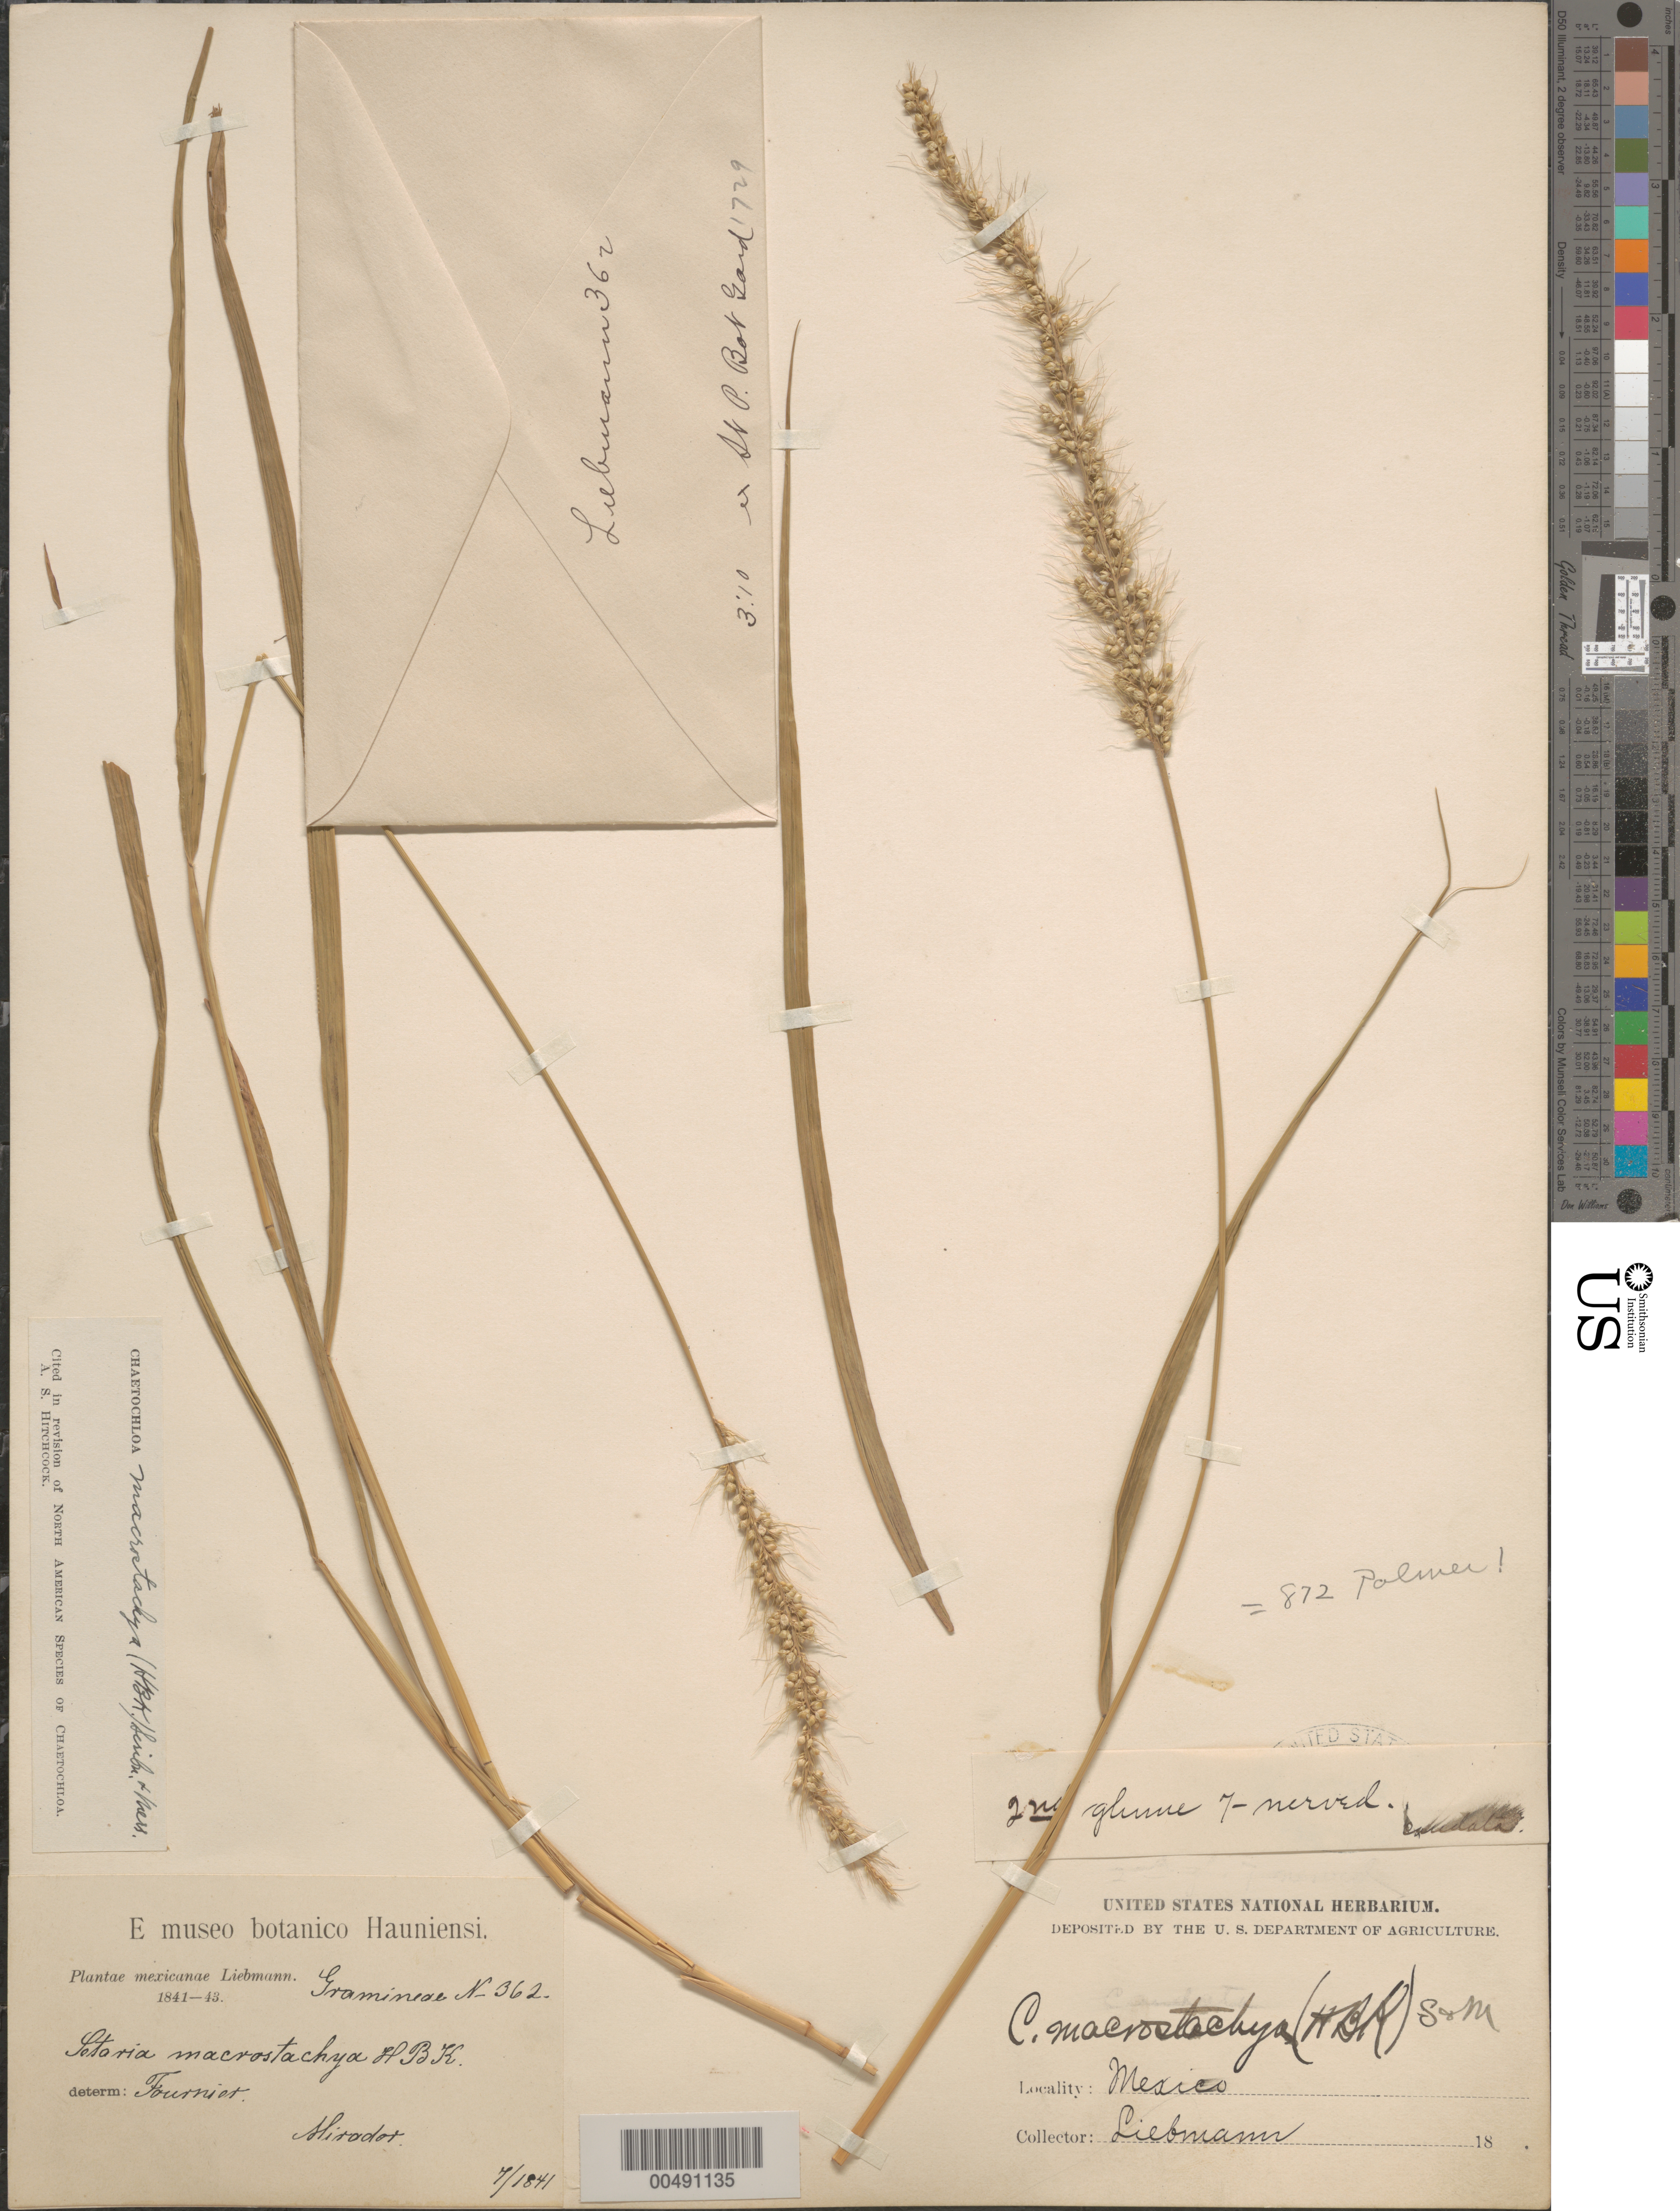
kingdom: Plantae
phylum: Tracheophyta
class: Liliopsida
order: Poales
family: Poaceae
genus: Setaria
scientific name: Setaria macrostachya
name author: Kunth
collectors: F. M. Liebmann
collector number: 362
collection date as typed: Jul 1841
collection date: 1841-07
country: Mexico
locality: Mirador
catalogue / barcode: US 207592